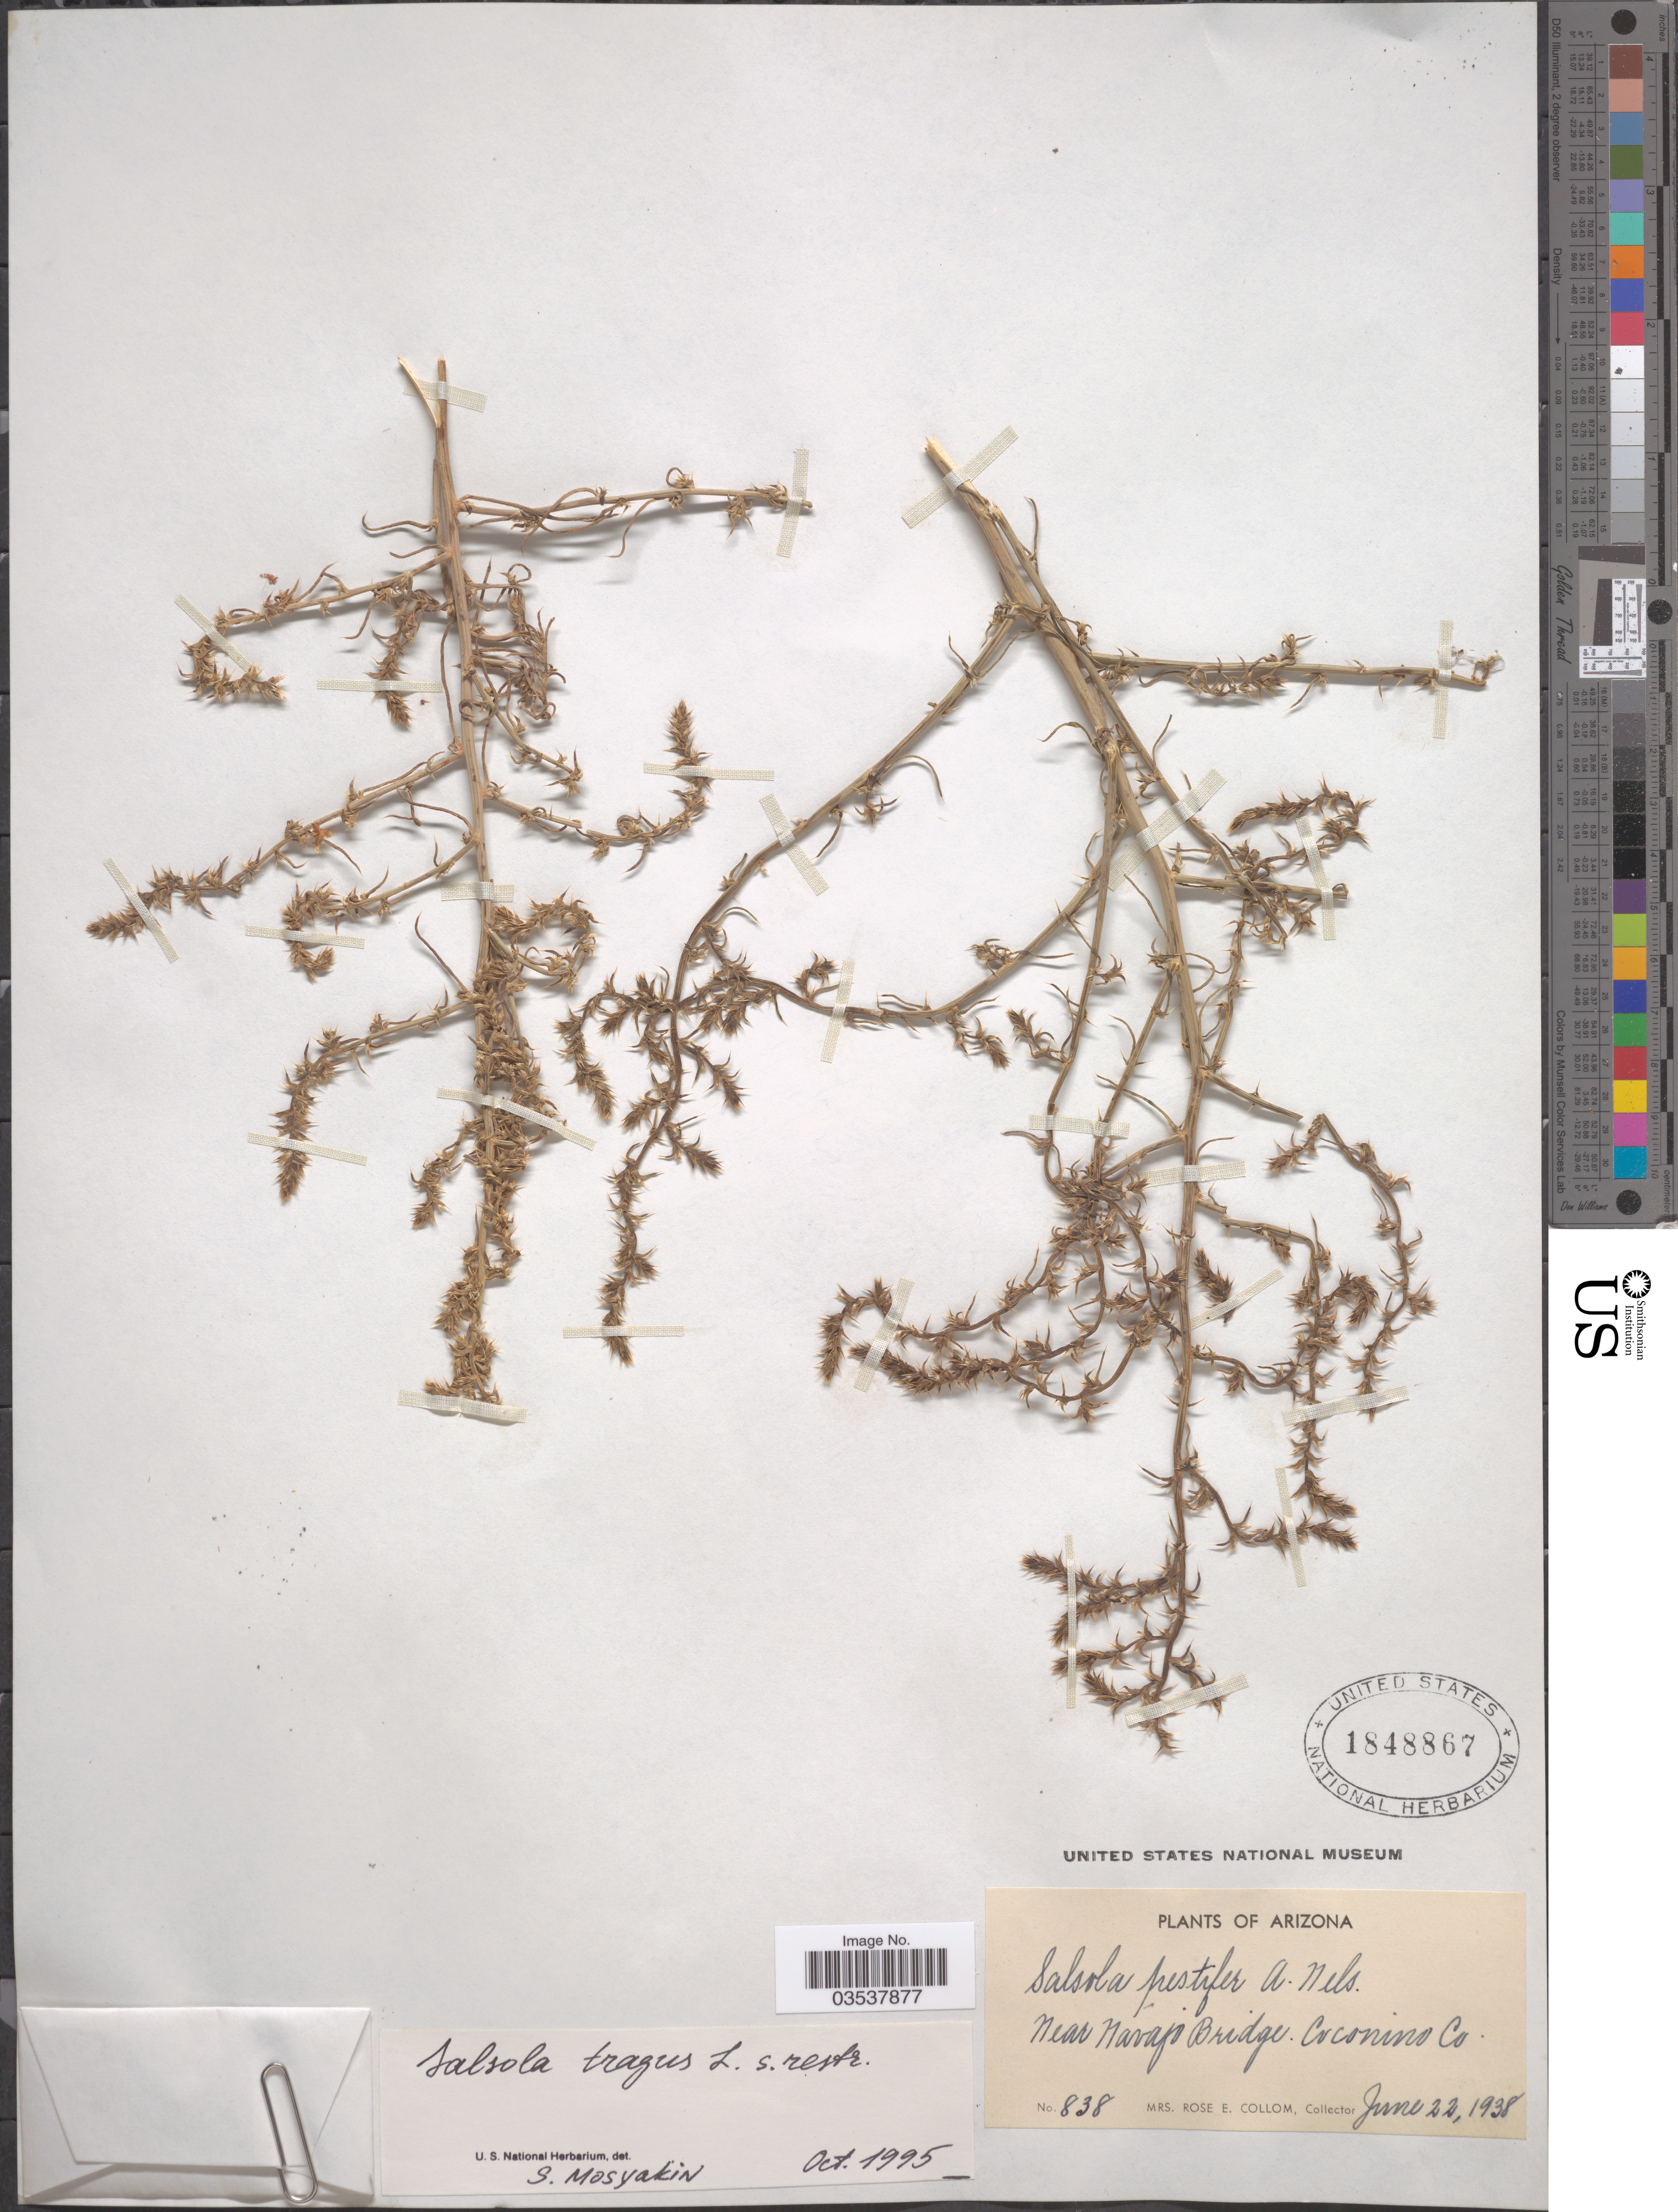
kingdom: Plantae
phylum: Tracheophyta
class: Magnoliopsida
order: Caryophyllales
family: Amaranthaceae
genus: Salsola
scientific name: Salsola pestifer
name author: A. Nelson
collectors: R. E. Collom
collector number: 838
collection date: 1938-06-22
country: United States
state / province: Arizona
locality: Near Navajo Bridge. Coconino Co.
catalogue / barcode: US 1848867